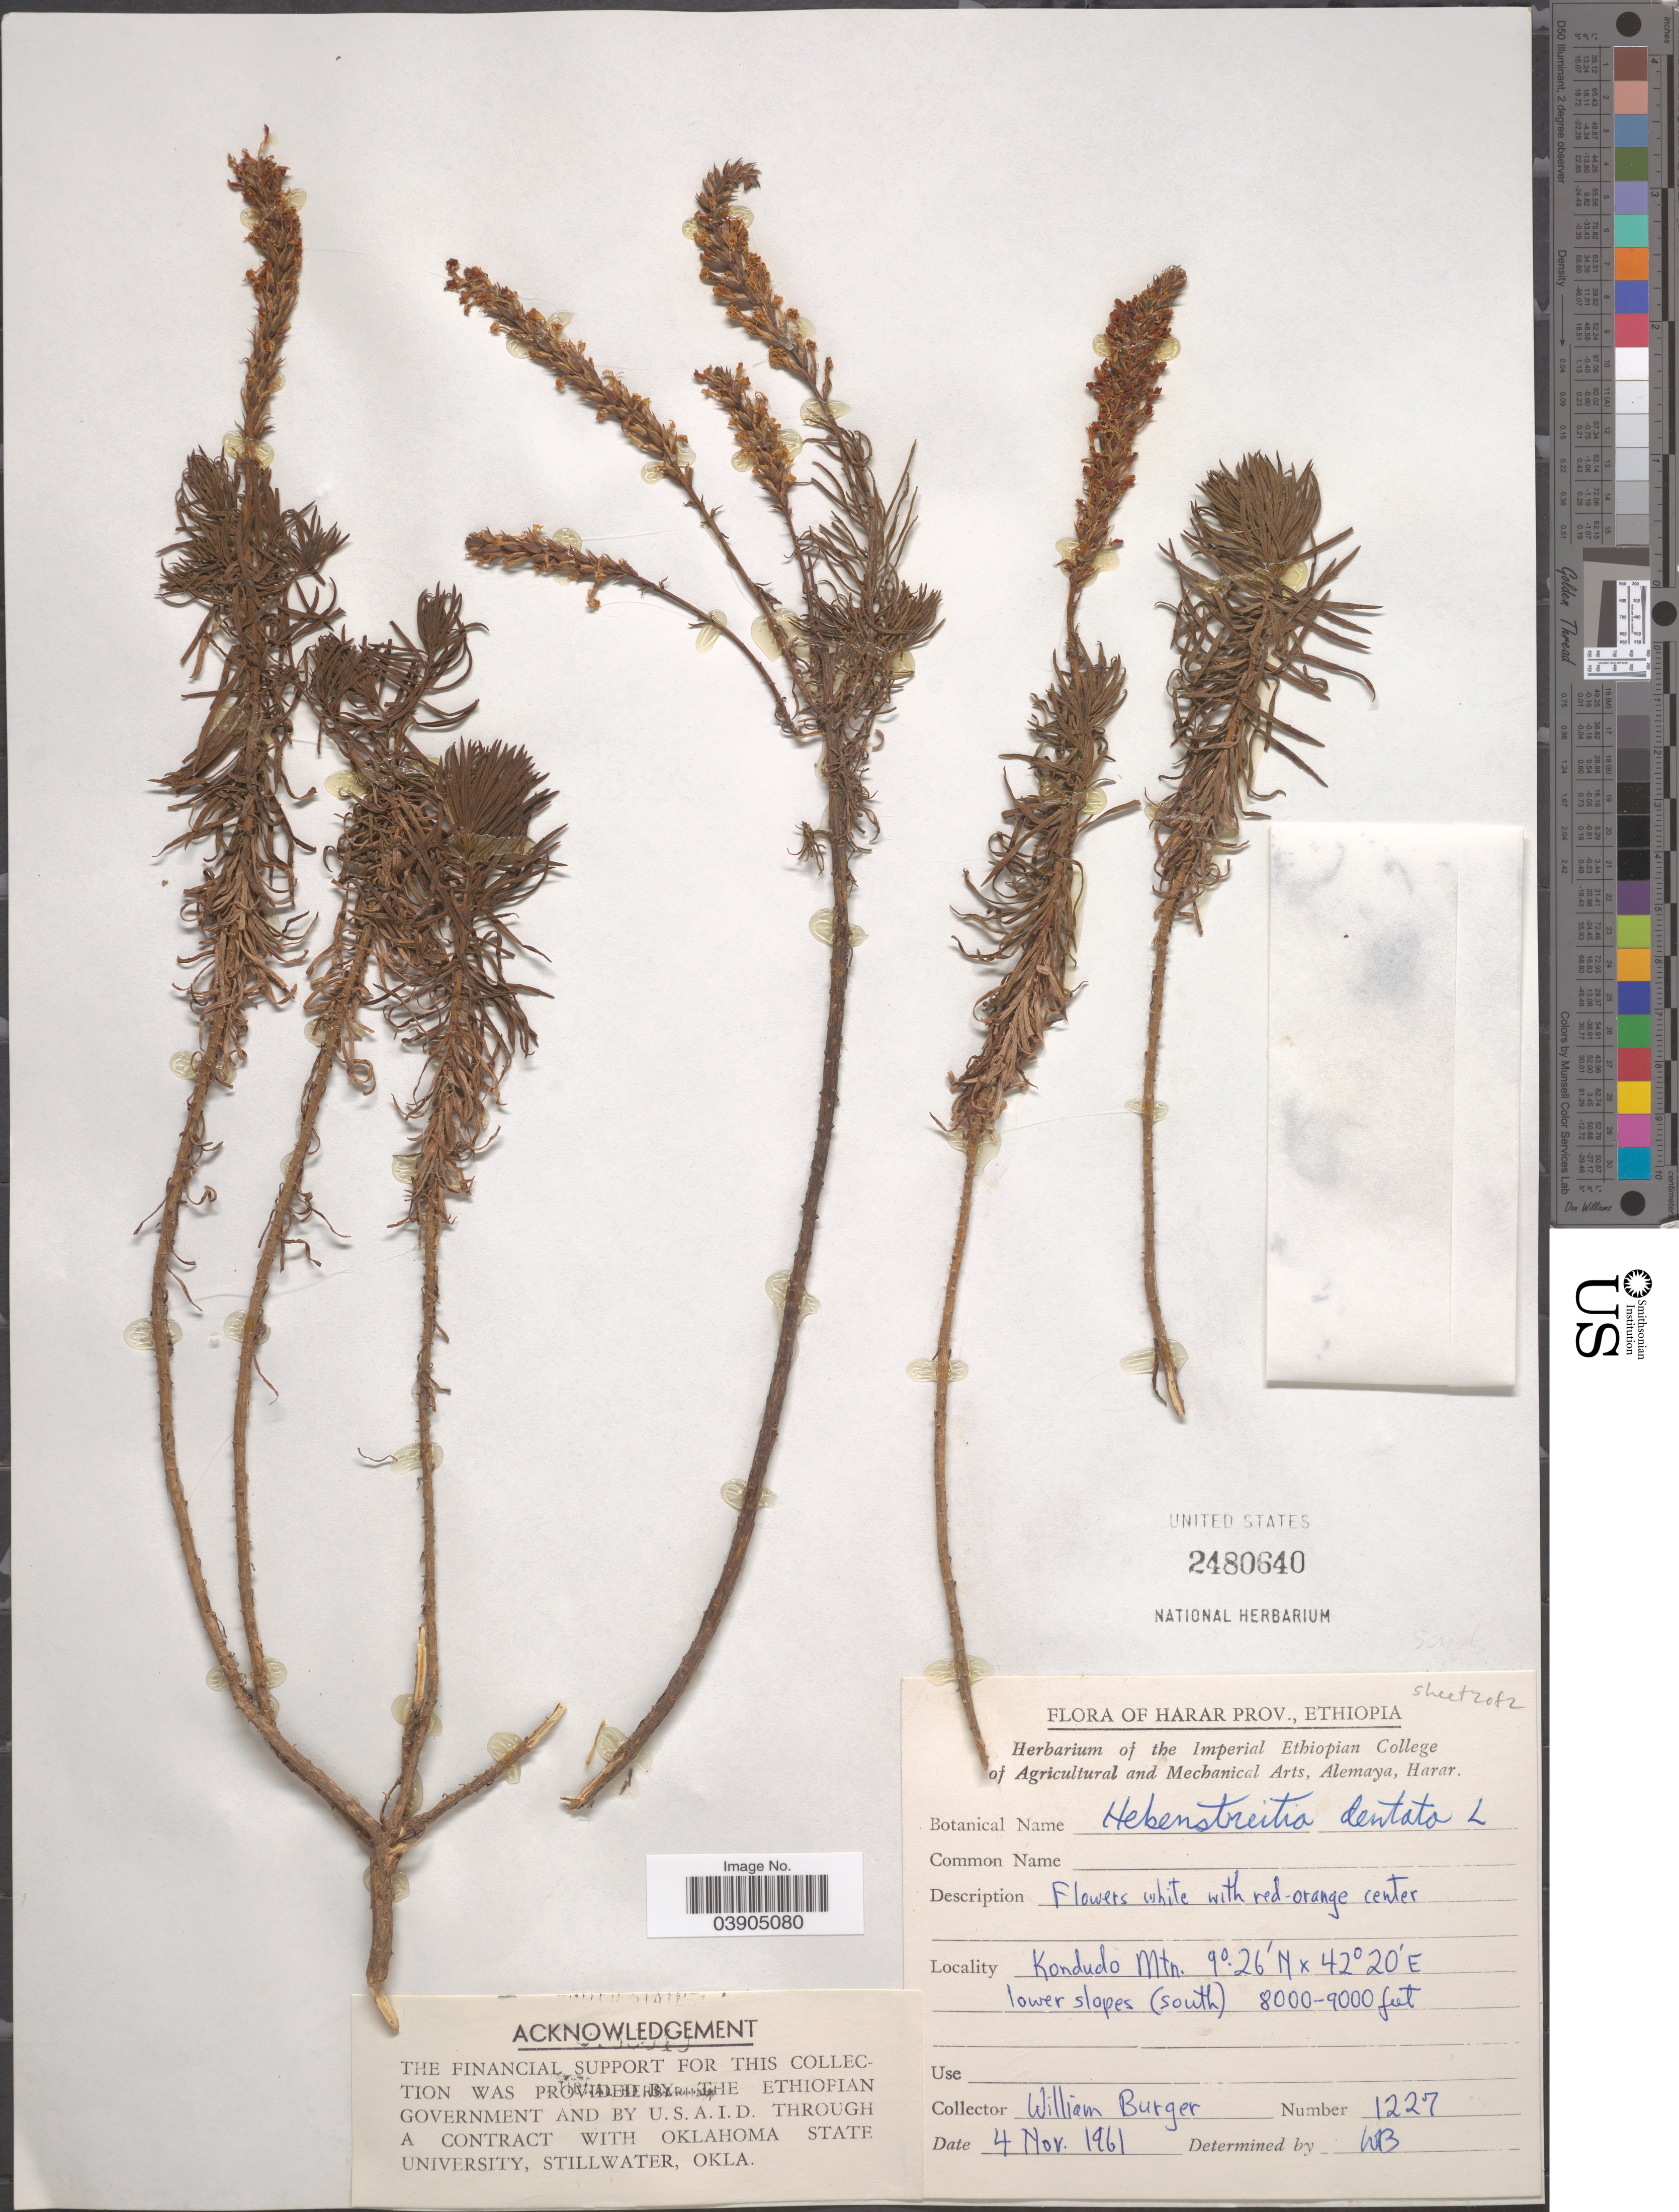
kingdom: Plantae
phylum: Tracheophyta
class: Magnoliopsida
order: Lamiales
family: Scrophulariaceae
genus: Hebenstretia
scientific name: Hebenstretia dentata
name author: L.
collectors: W. Burger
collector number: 1227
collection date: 1961-11-04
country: Ethiopia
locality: Harar Prov. Kondudo Mtn, lower slopes (south).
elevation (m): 2438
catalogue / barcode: US 2480640